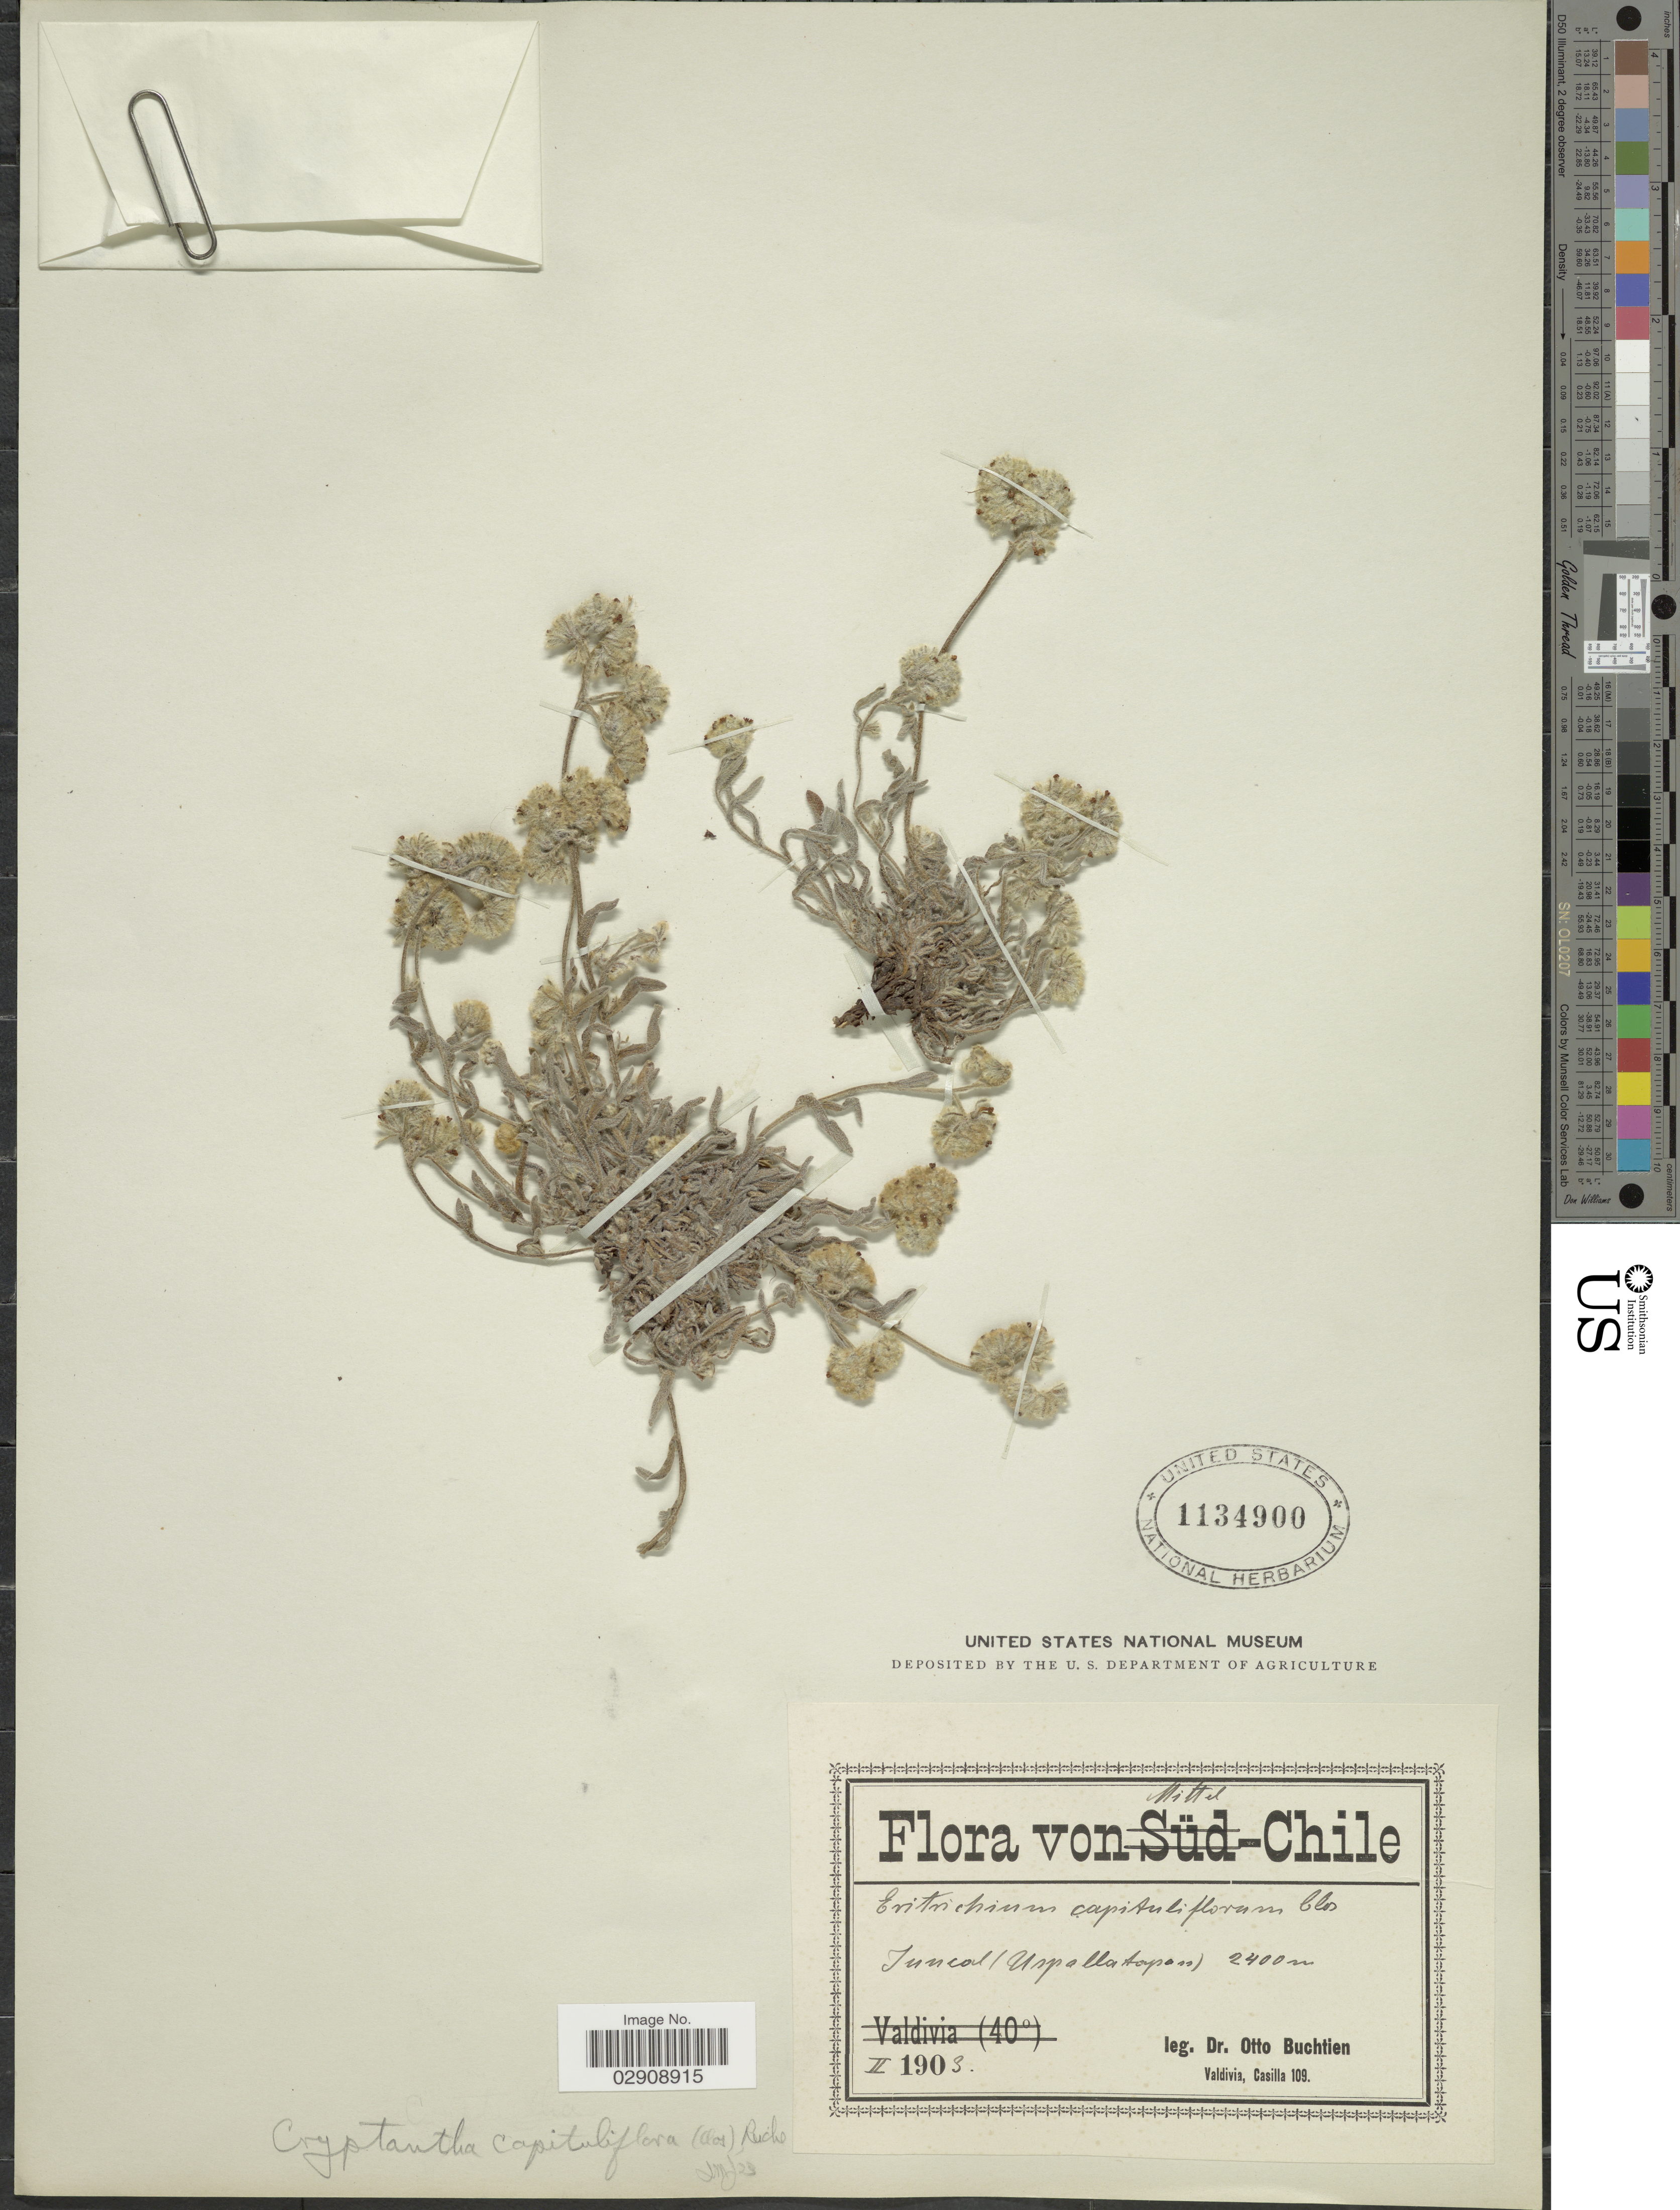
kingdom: Plantae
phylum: Tracheophyta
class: Magnoliopsida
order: Boraginales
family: Boraginaceae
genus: Cryptantha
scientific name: Cryptantha capituliflora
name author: (Clos) Reiche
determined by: Moroni, Pablo, (SI), Instituto de Botanica Darwinion (ARGENTINA)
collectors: O. Buchtien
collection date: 1903-02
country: Chile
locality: Juncal (Uspallata pass). Mittel-Chile.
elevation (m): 2400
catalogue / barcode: US 1134900